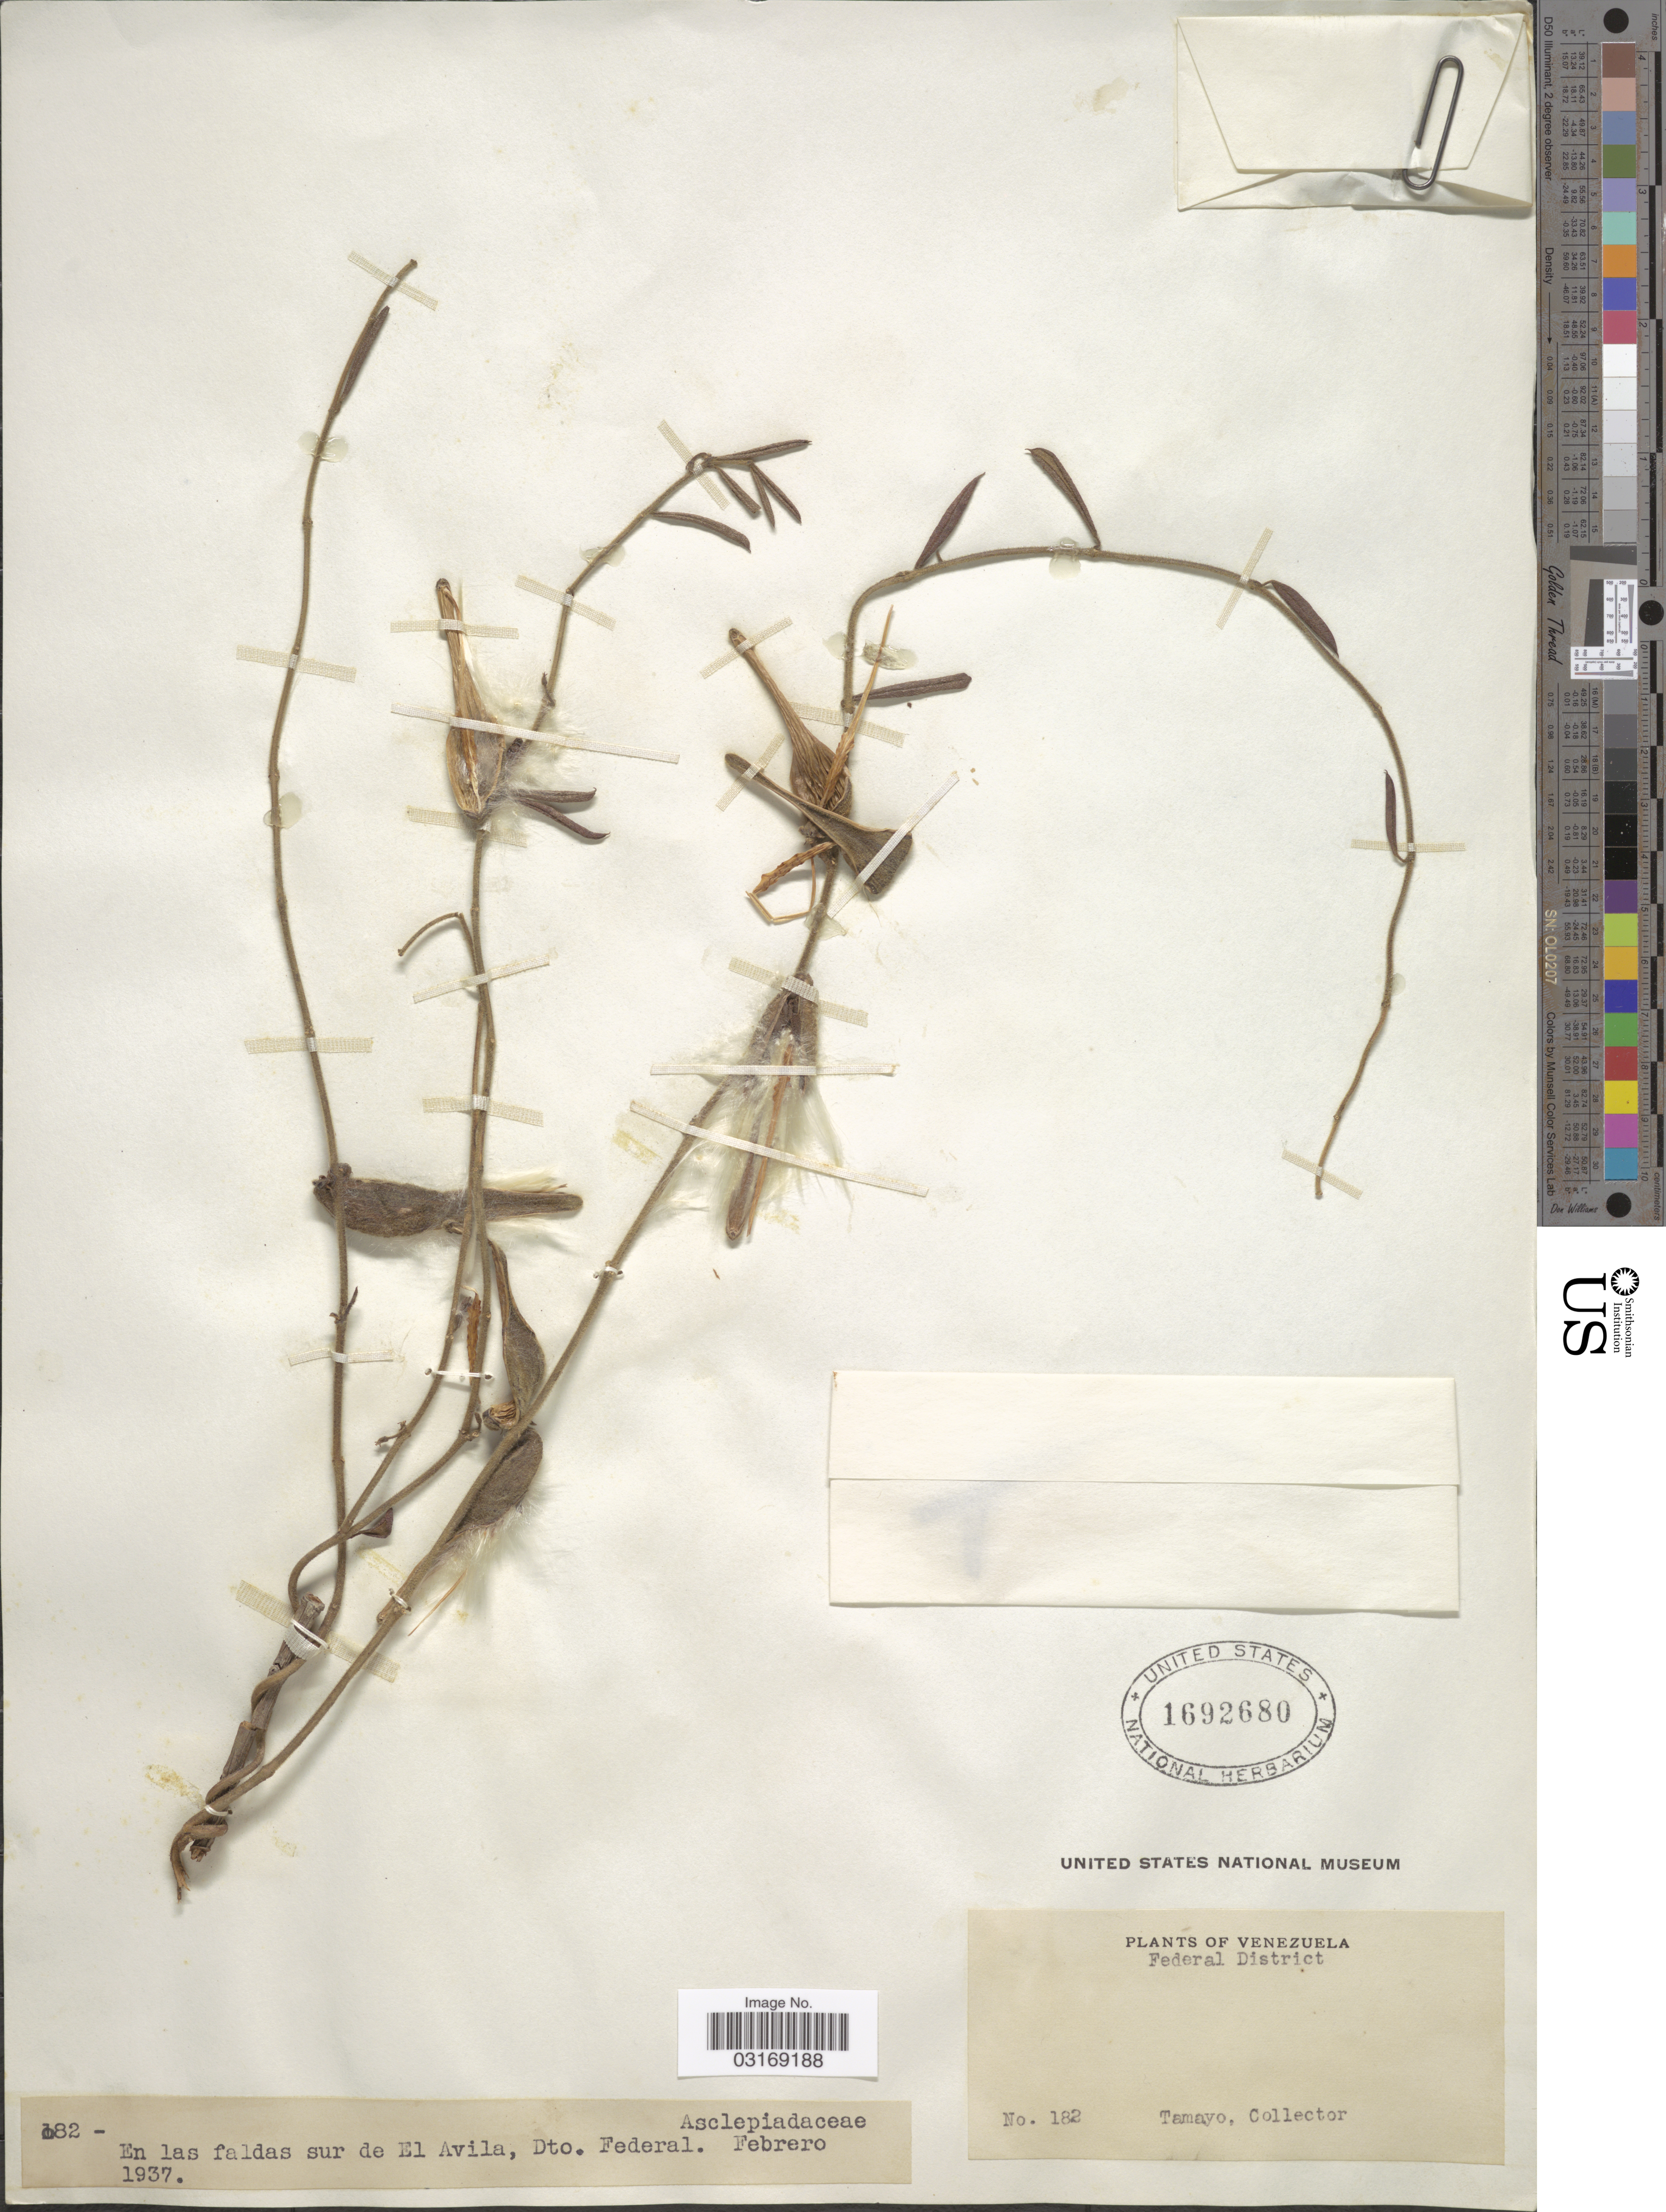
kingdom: Plantae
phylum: Tracheophyta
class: Magnoliopsida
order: Gentianales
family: Apocynaceae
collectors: -. Tamayo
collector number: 182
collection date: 1937-02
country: Venezuela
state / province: Miranda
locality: Federal District. En las faldas sur de El Avila.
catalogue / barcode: US 1692680